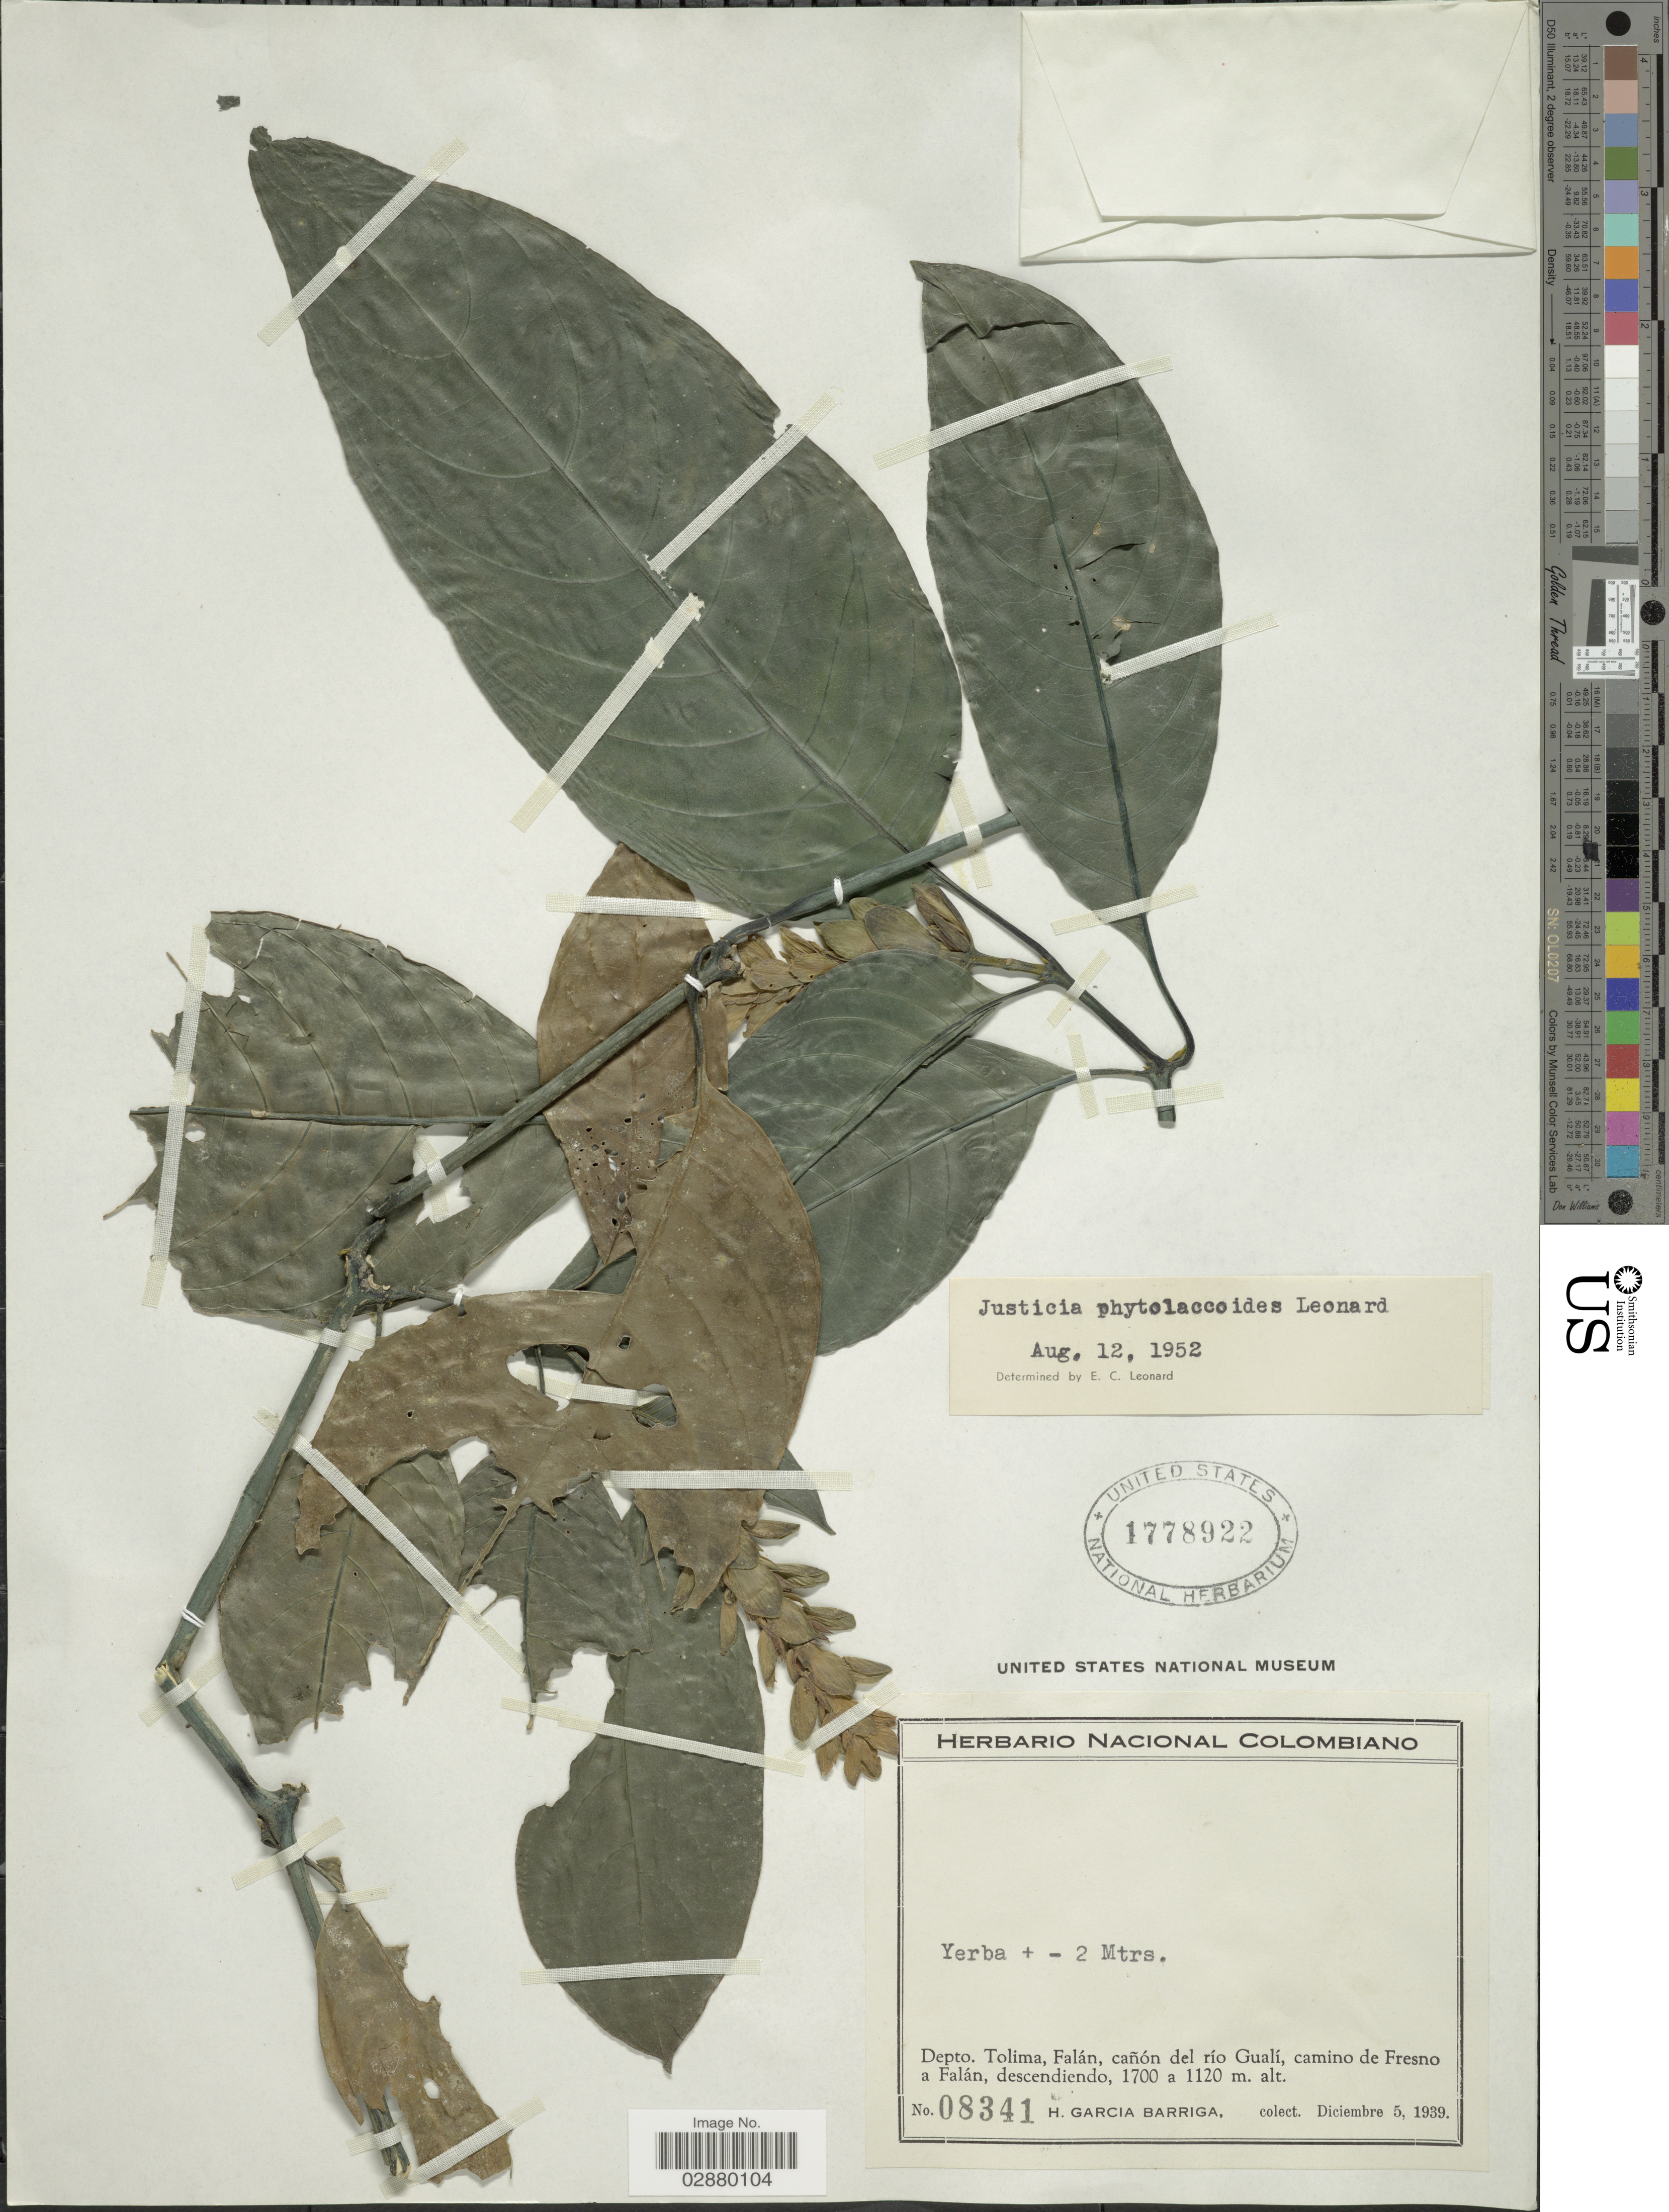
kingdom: Plantae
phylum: Tracheophyta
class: Magnoliopsida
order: Lamiales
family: Acanthaceae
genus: Justicia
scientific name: Justicia phytolaccoides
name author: Leonard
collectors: H. García Barriga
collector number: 08341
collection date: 1939-12-05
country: Colombia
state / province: Tolima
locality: Depto. Tolima, Falán, cañón del río Gualí, camino de Fresno a Falán.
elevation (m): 1120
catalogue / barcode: US 1778922